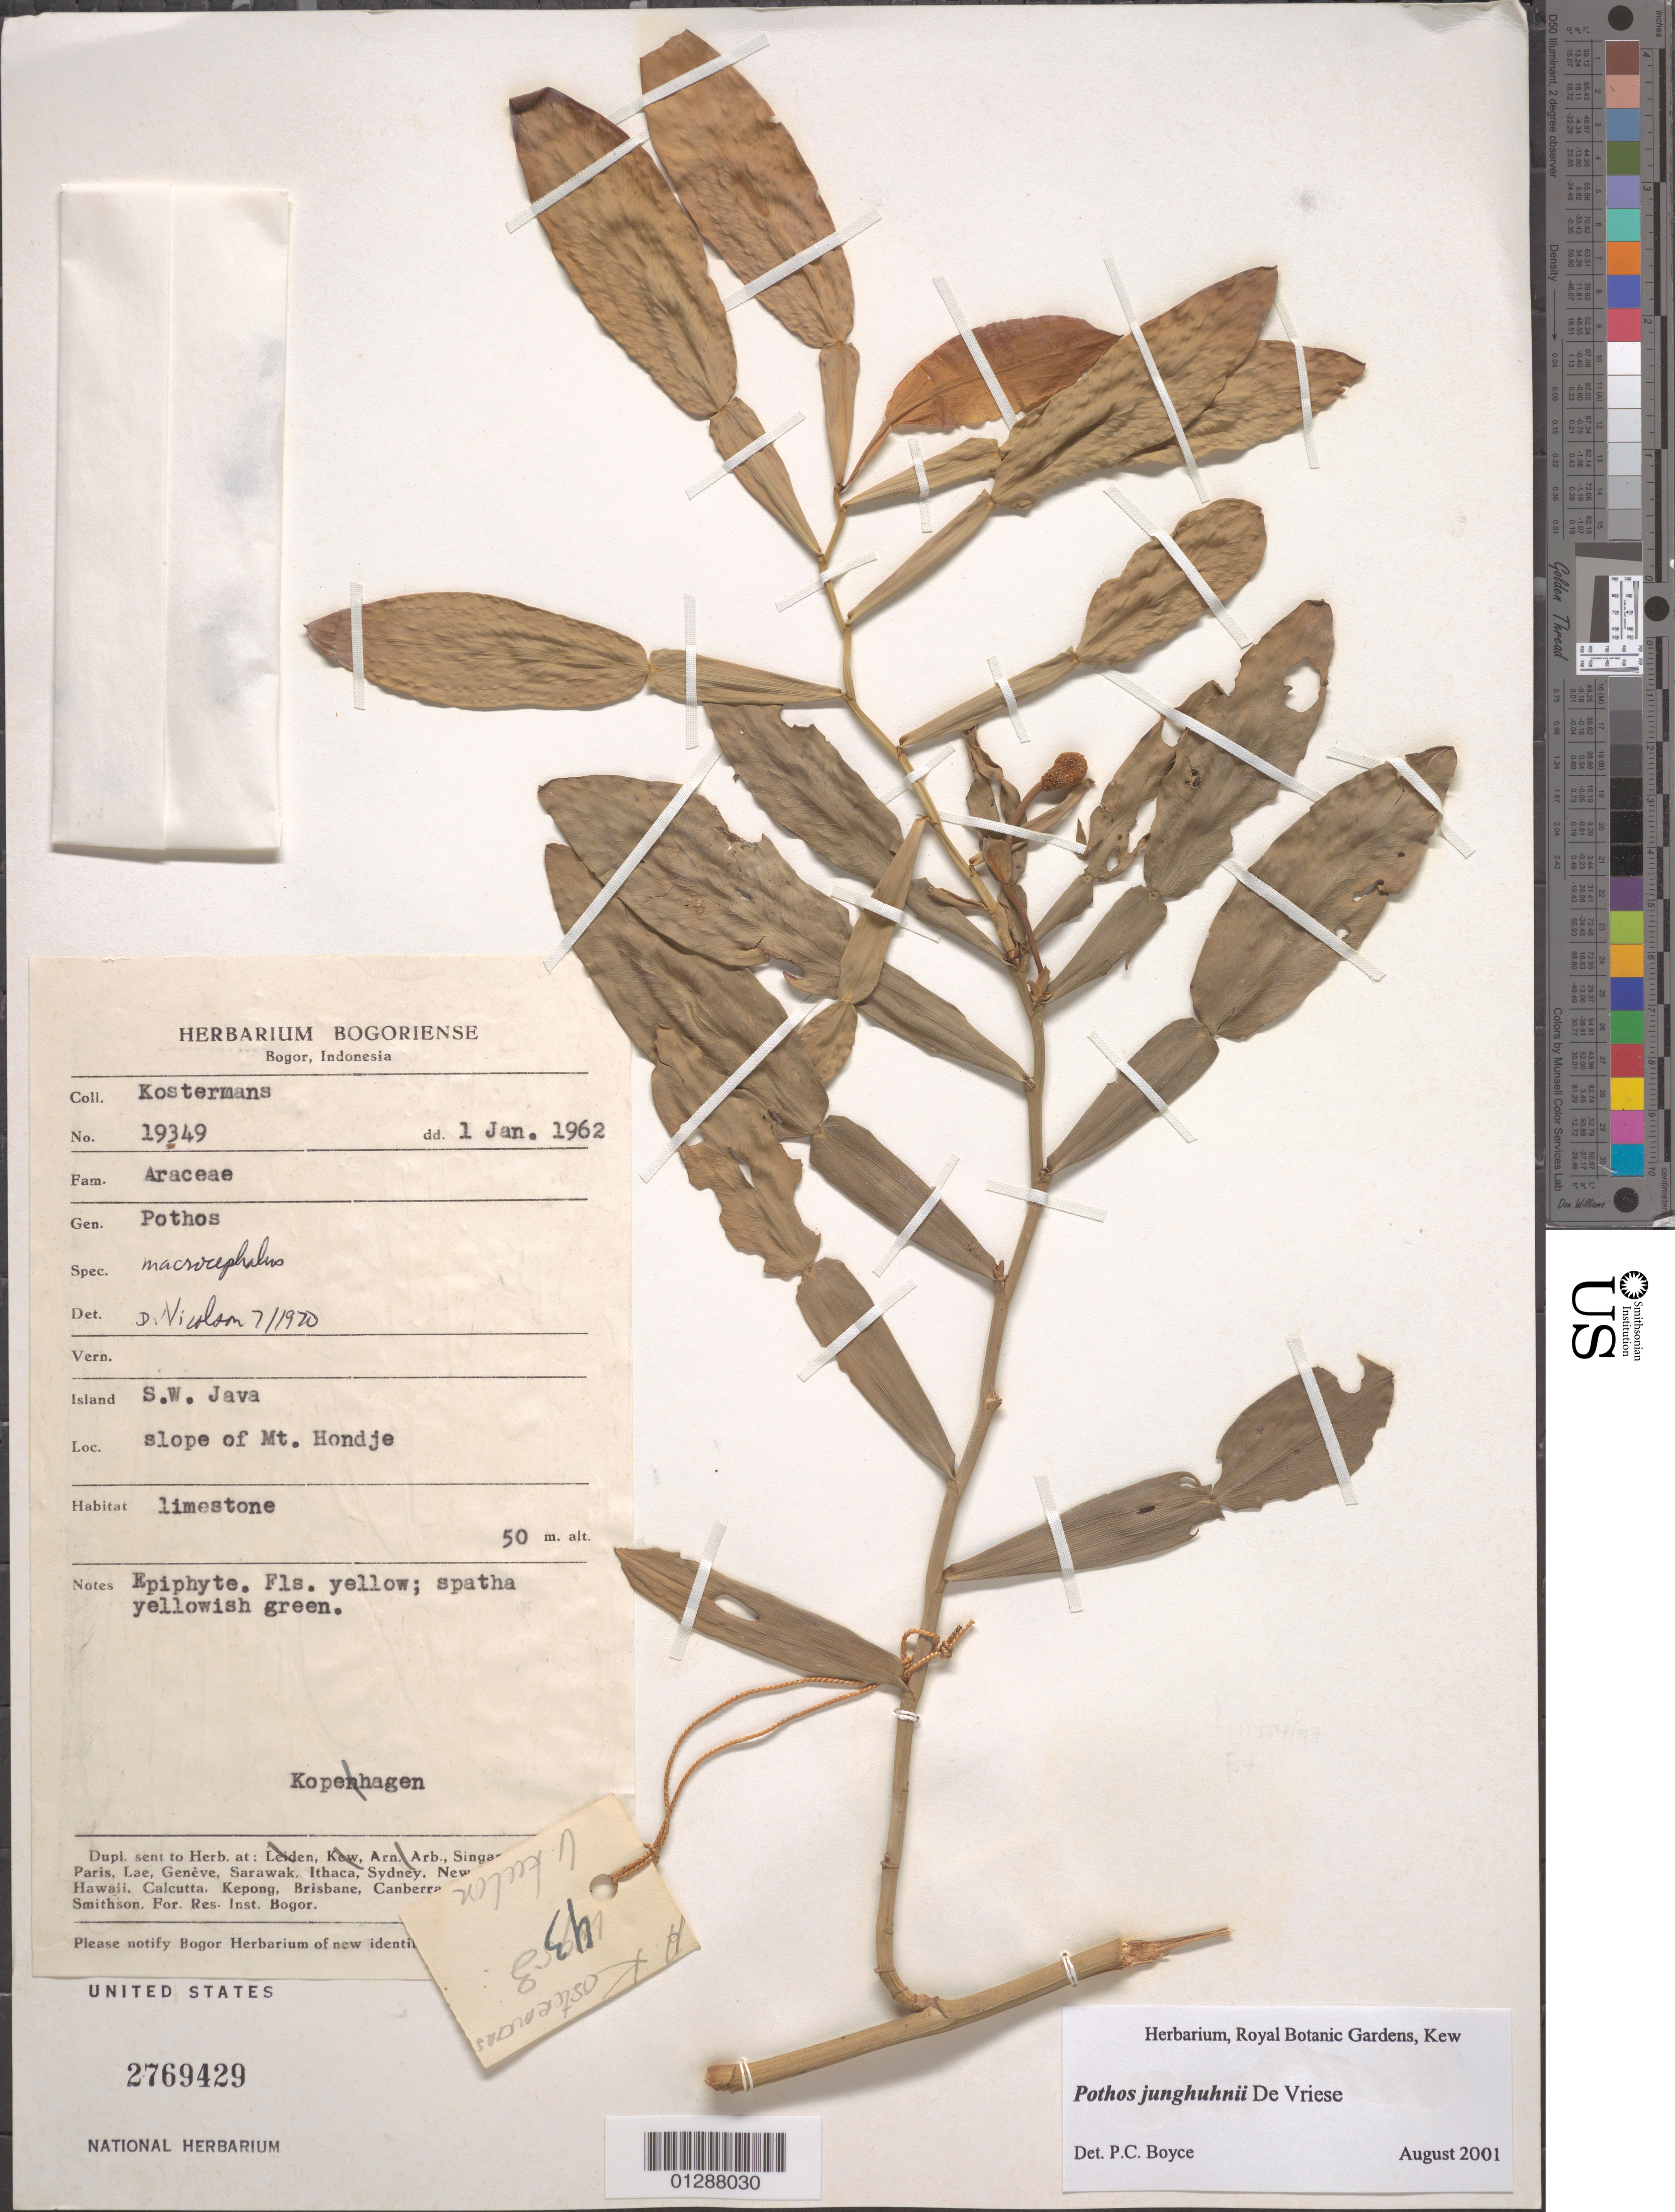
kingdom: Plantae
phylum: Tracheophyta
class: Liliopsida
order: Alismatales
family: Araceae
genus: Pothos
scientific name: Pothos junghuhnii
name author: de Vriese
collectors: Kostermans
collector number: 19349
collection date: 1962-01-01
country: Indonesia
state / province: Java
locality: Island S.W. Java. Slope of Mt. Hondje.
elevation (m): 50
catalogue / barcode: US 2769429